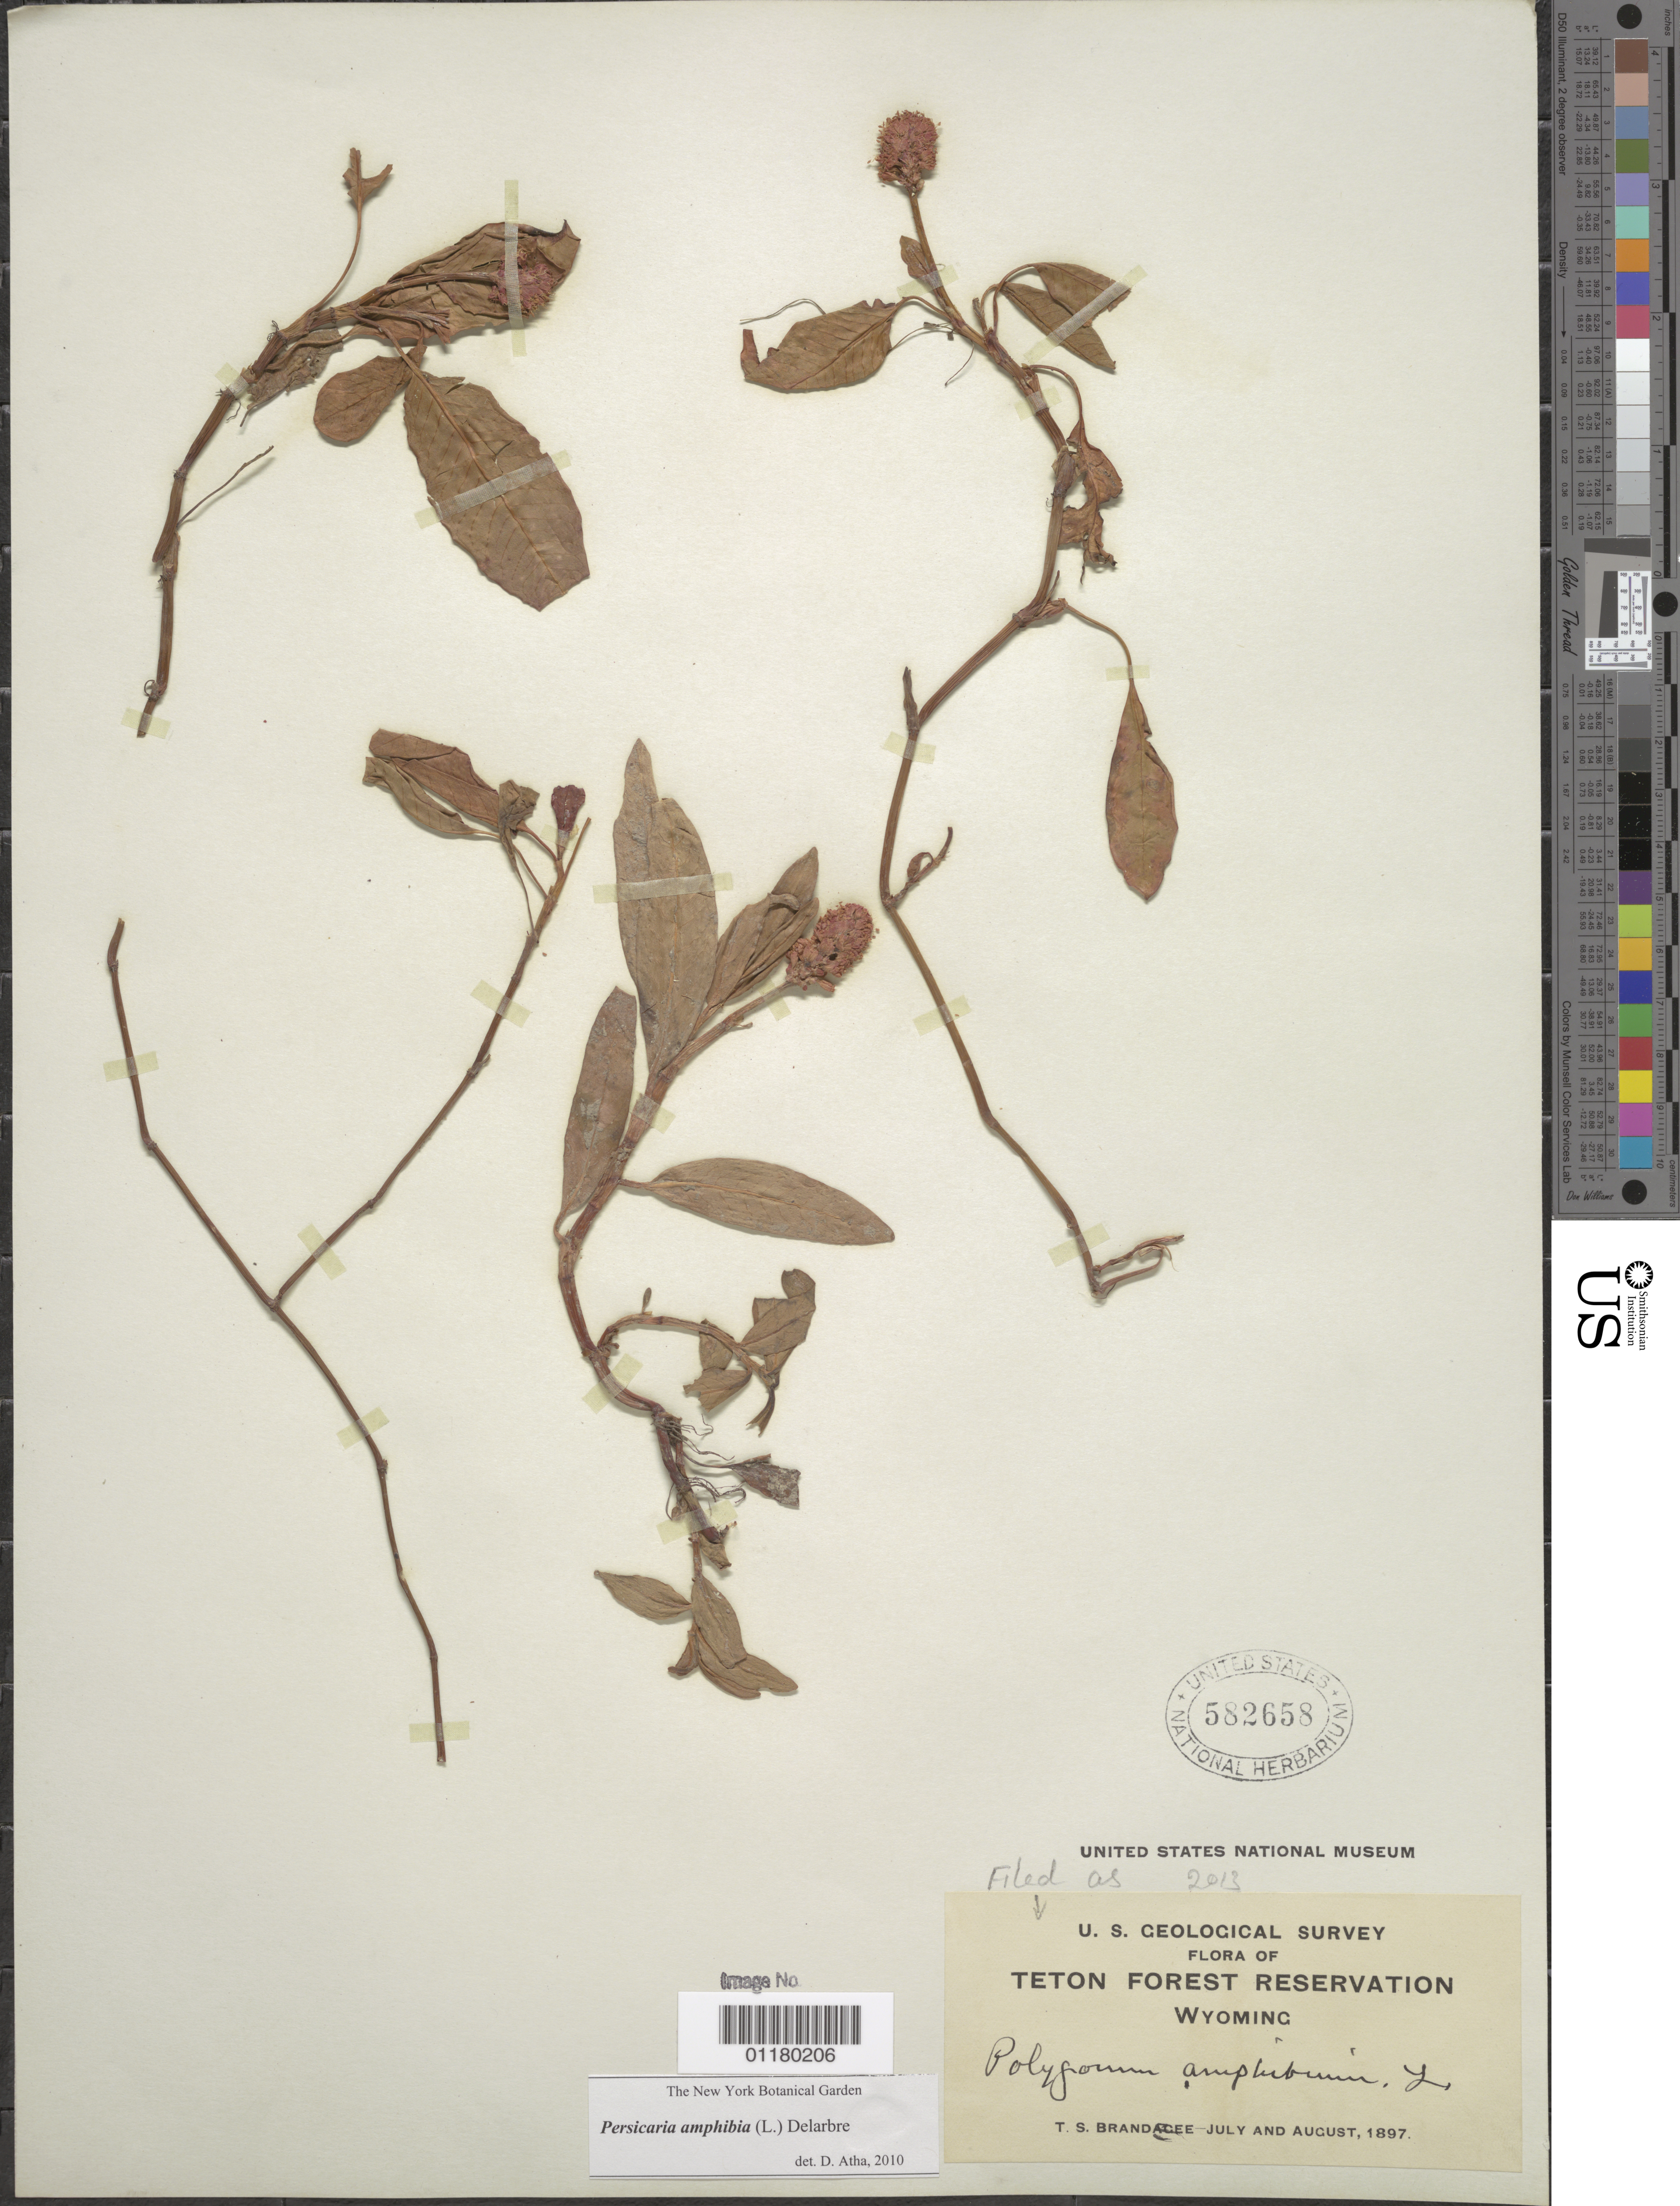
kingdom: Plantae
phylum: Tracheophyta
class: Magnoliopsida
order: Caryophyllales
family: Polygonaceae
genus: Persicaria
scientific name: Persicaria amphibia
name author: (L.) Delarbre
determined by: Atha, D. E.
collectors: T. S. Brandegee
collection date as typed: Jul 1897 and -- Aug 1897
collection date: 1897-07,1897-08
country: United States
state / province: Wyoming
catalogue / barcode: US 582658